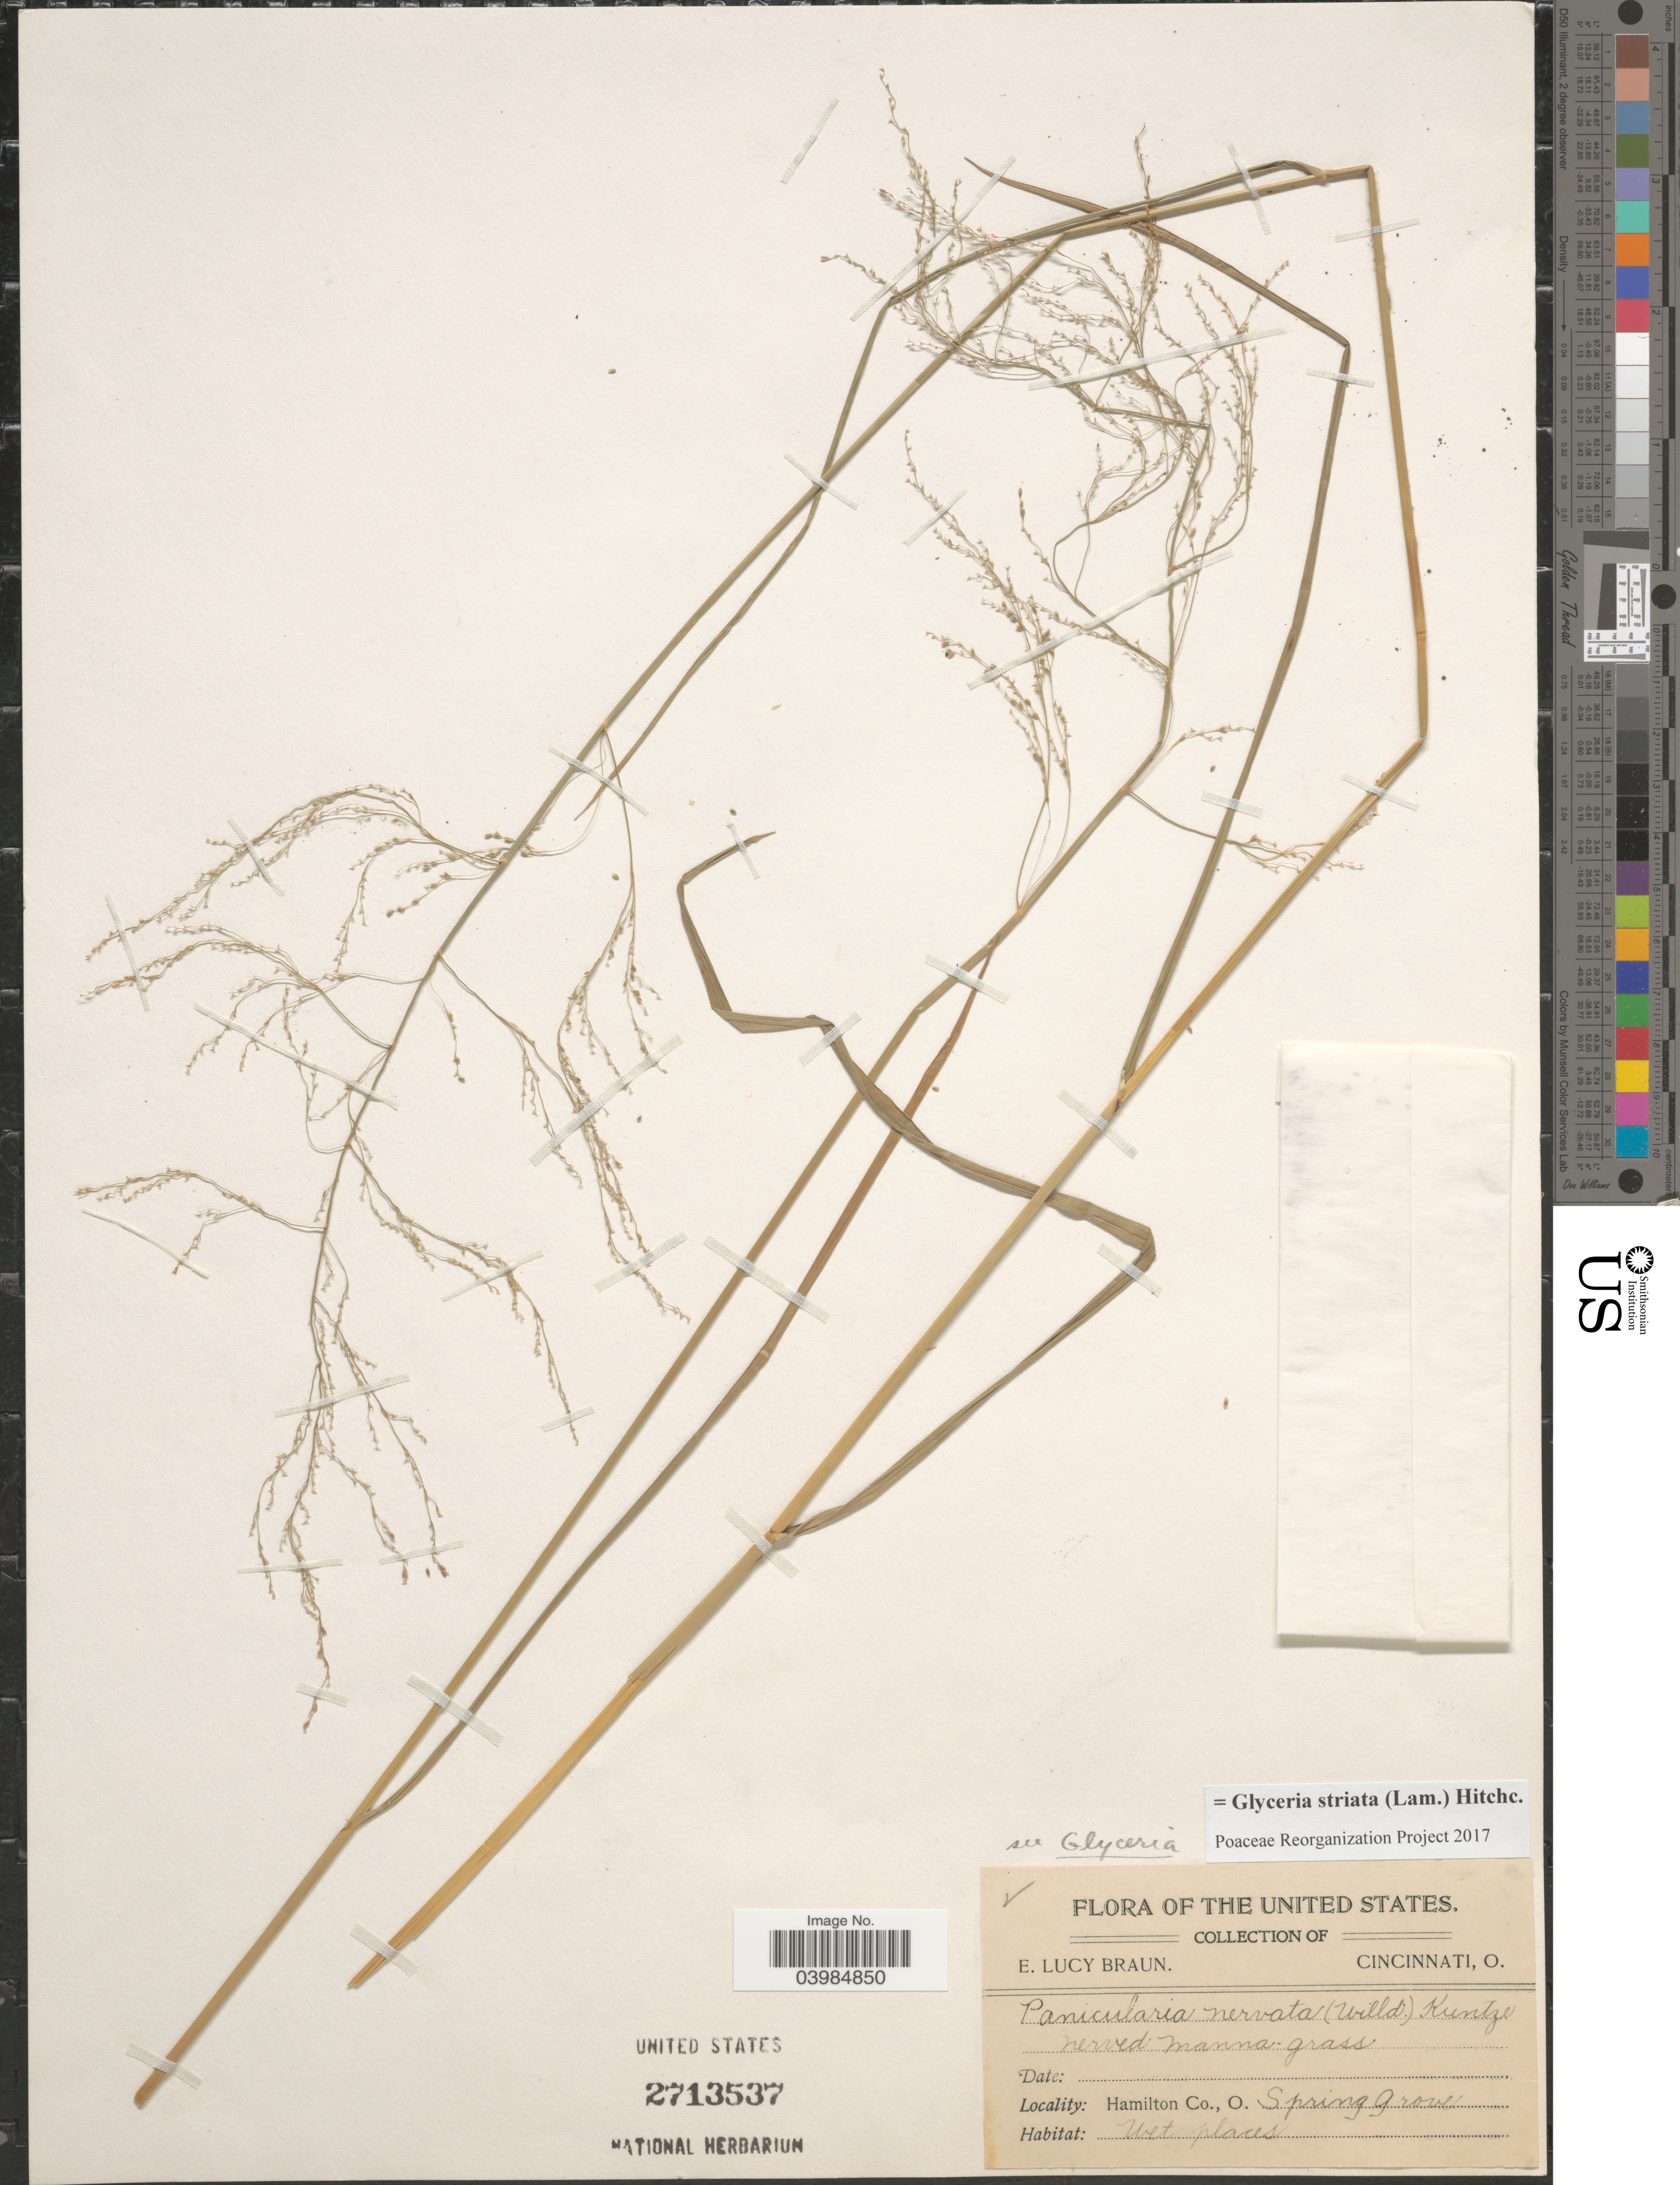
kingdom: Plantae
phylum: Tracheophyta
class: Liliopsida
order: Poales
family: Poaceae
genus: Glyceria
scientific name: Glyceria striata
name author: (Lam.) Hitchc.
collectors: E. L. Braun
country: United States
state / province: Ohio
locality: Hamilton Co. Spring Grove.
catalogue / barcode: US 2713537